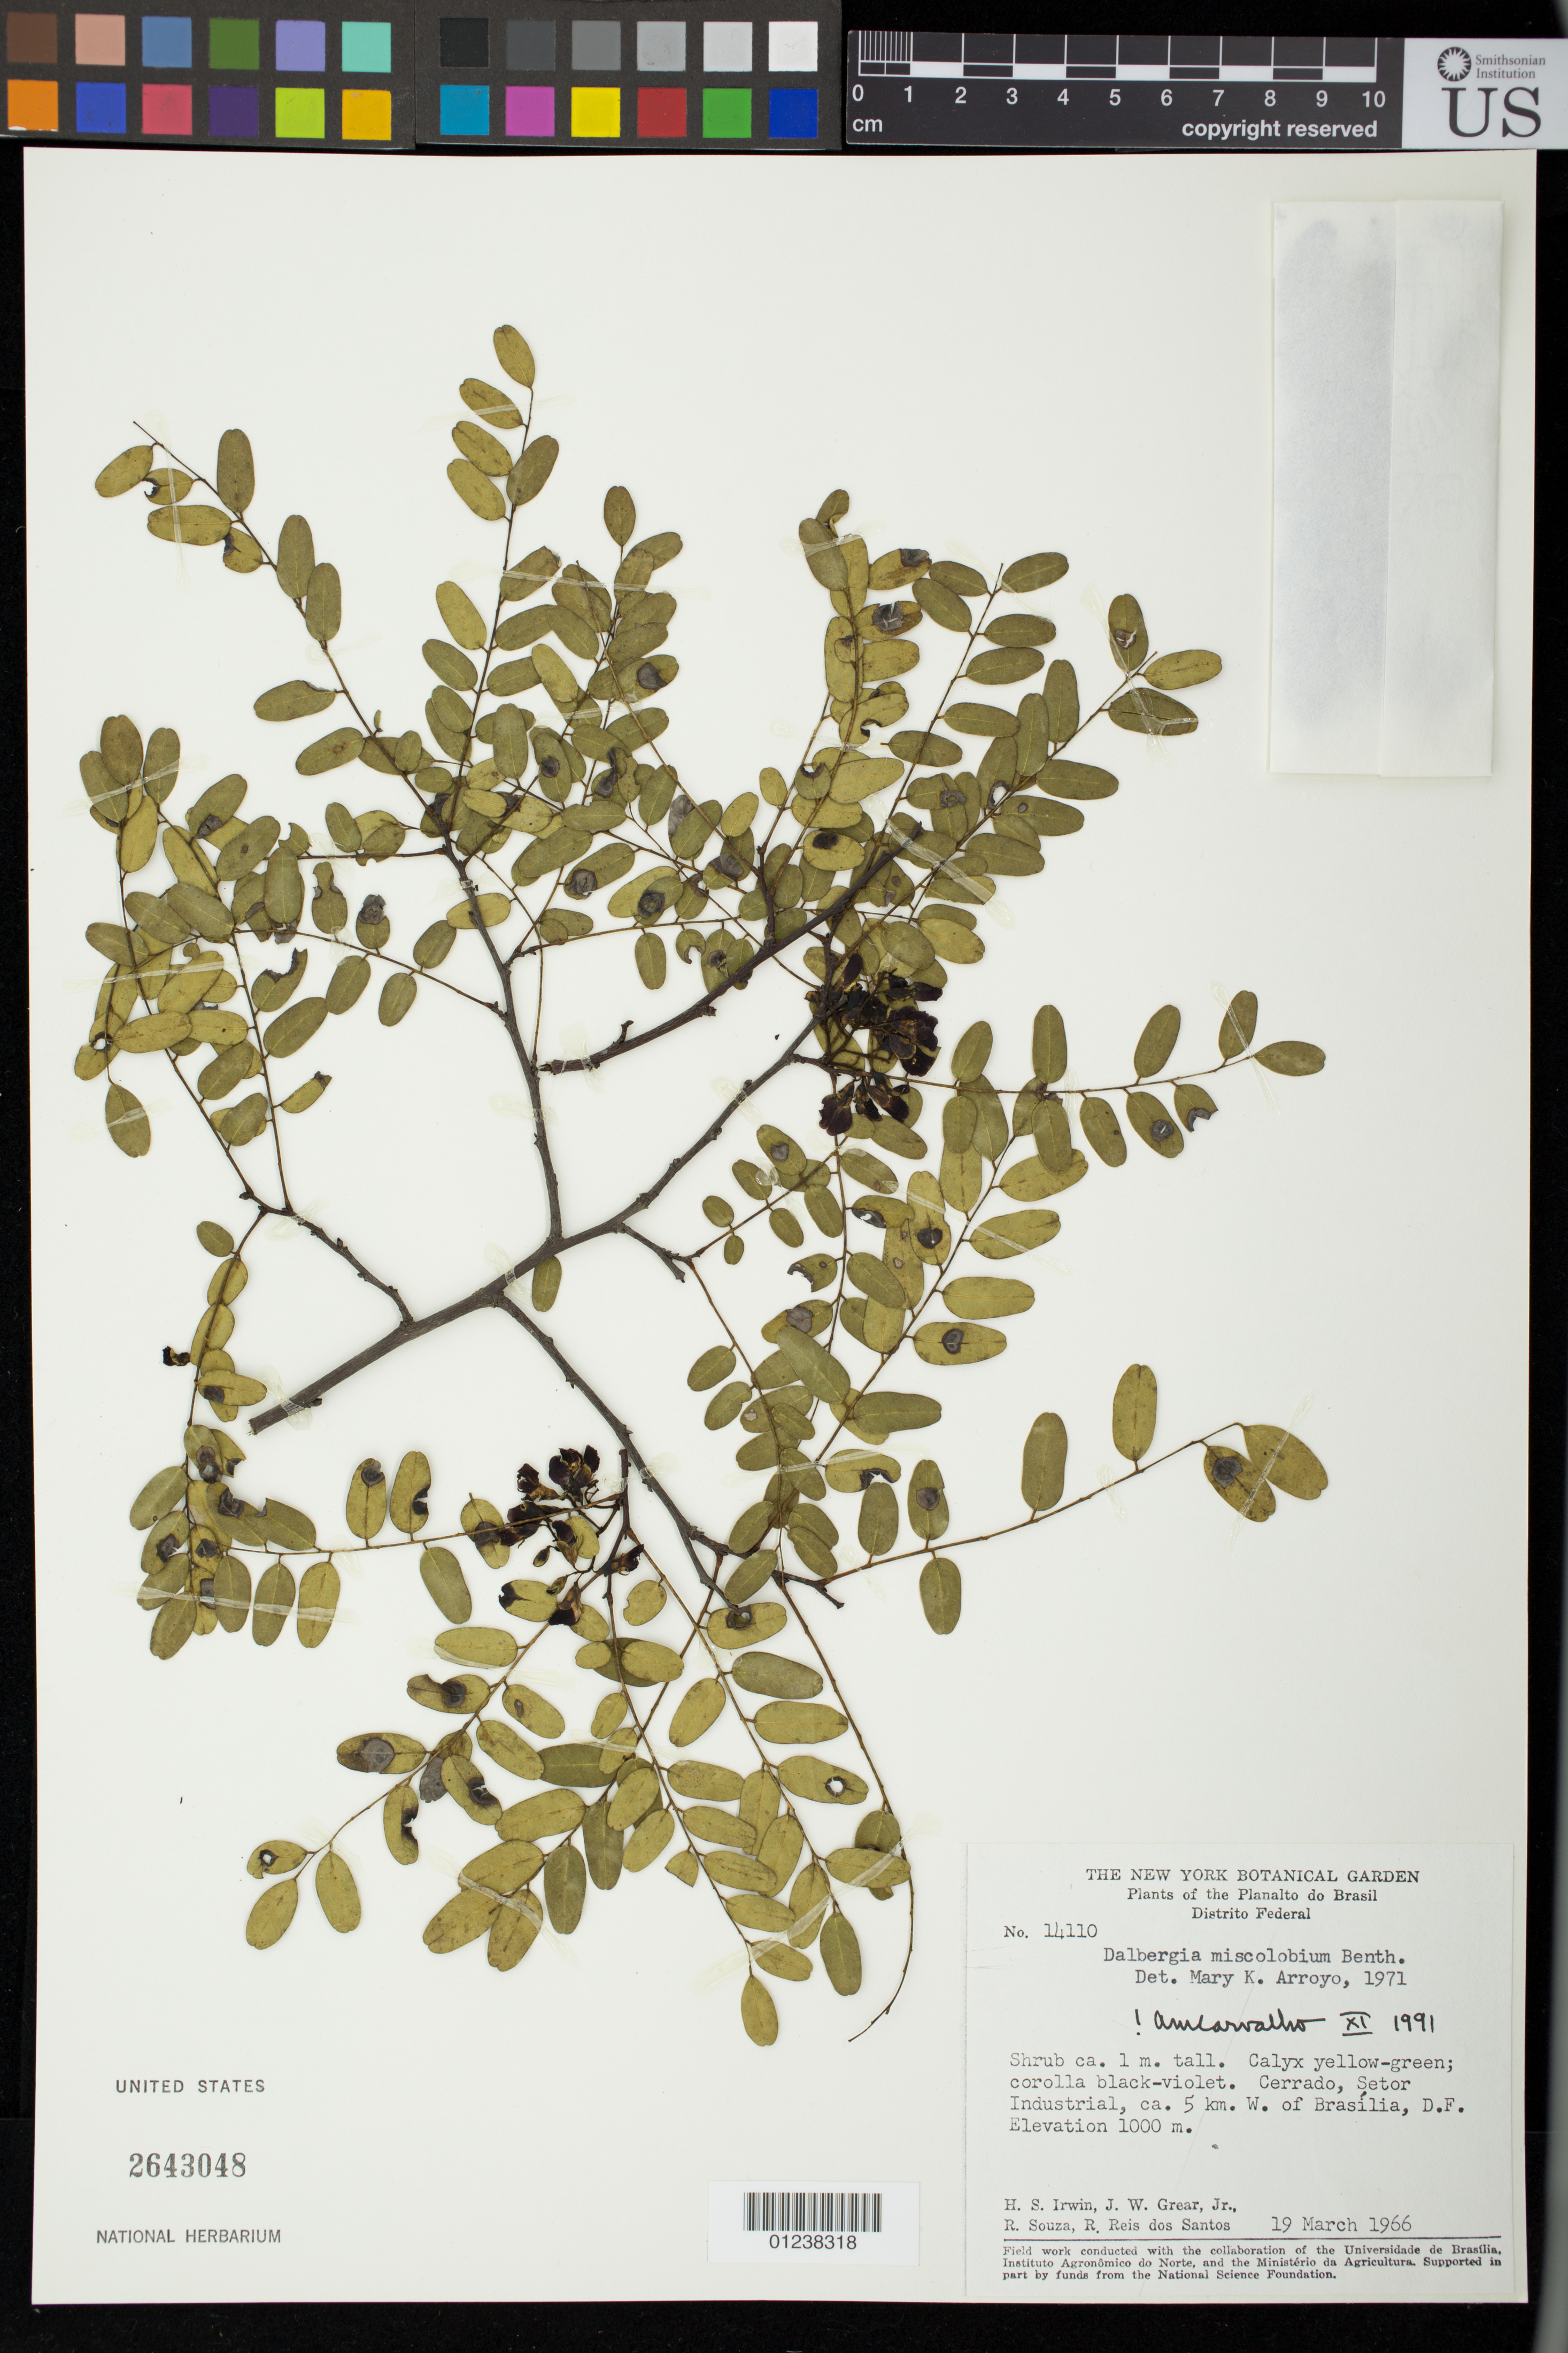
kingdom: Plantae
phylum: Tracheophyta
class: Magnoliopsida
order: Fabales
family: Fabaceae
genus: Dalbergia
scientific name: Dalbergia miscolobium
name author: Benth.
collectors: H. Irwin, J. W. Grear, R. Souza & R. Reis dos Santos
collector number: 14110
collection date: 1966-03-19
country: Brazil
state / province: Distrito Federal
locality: Cerrado, Setor Industrial, ca. 5 km. W. of Brasilia, D.F.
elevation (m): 1000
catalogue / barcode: US 2643048